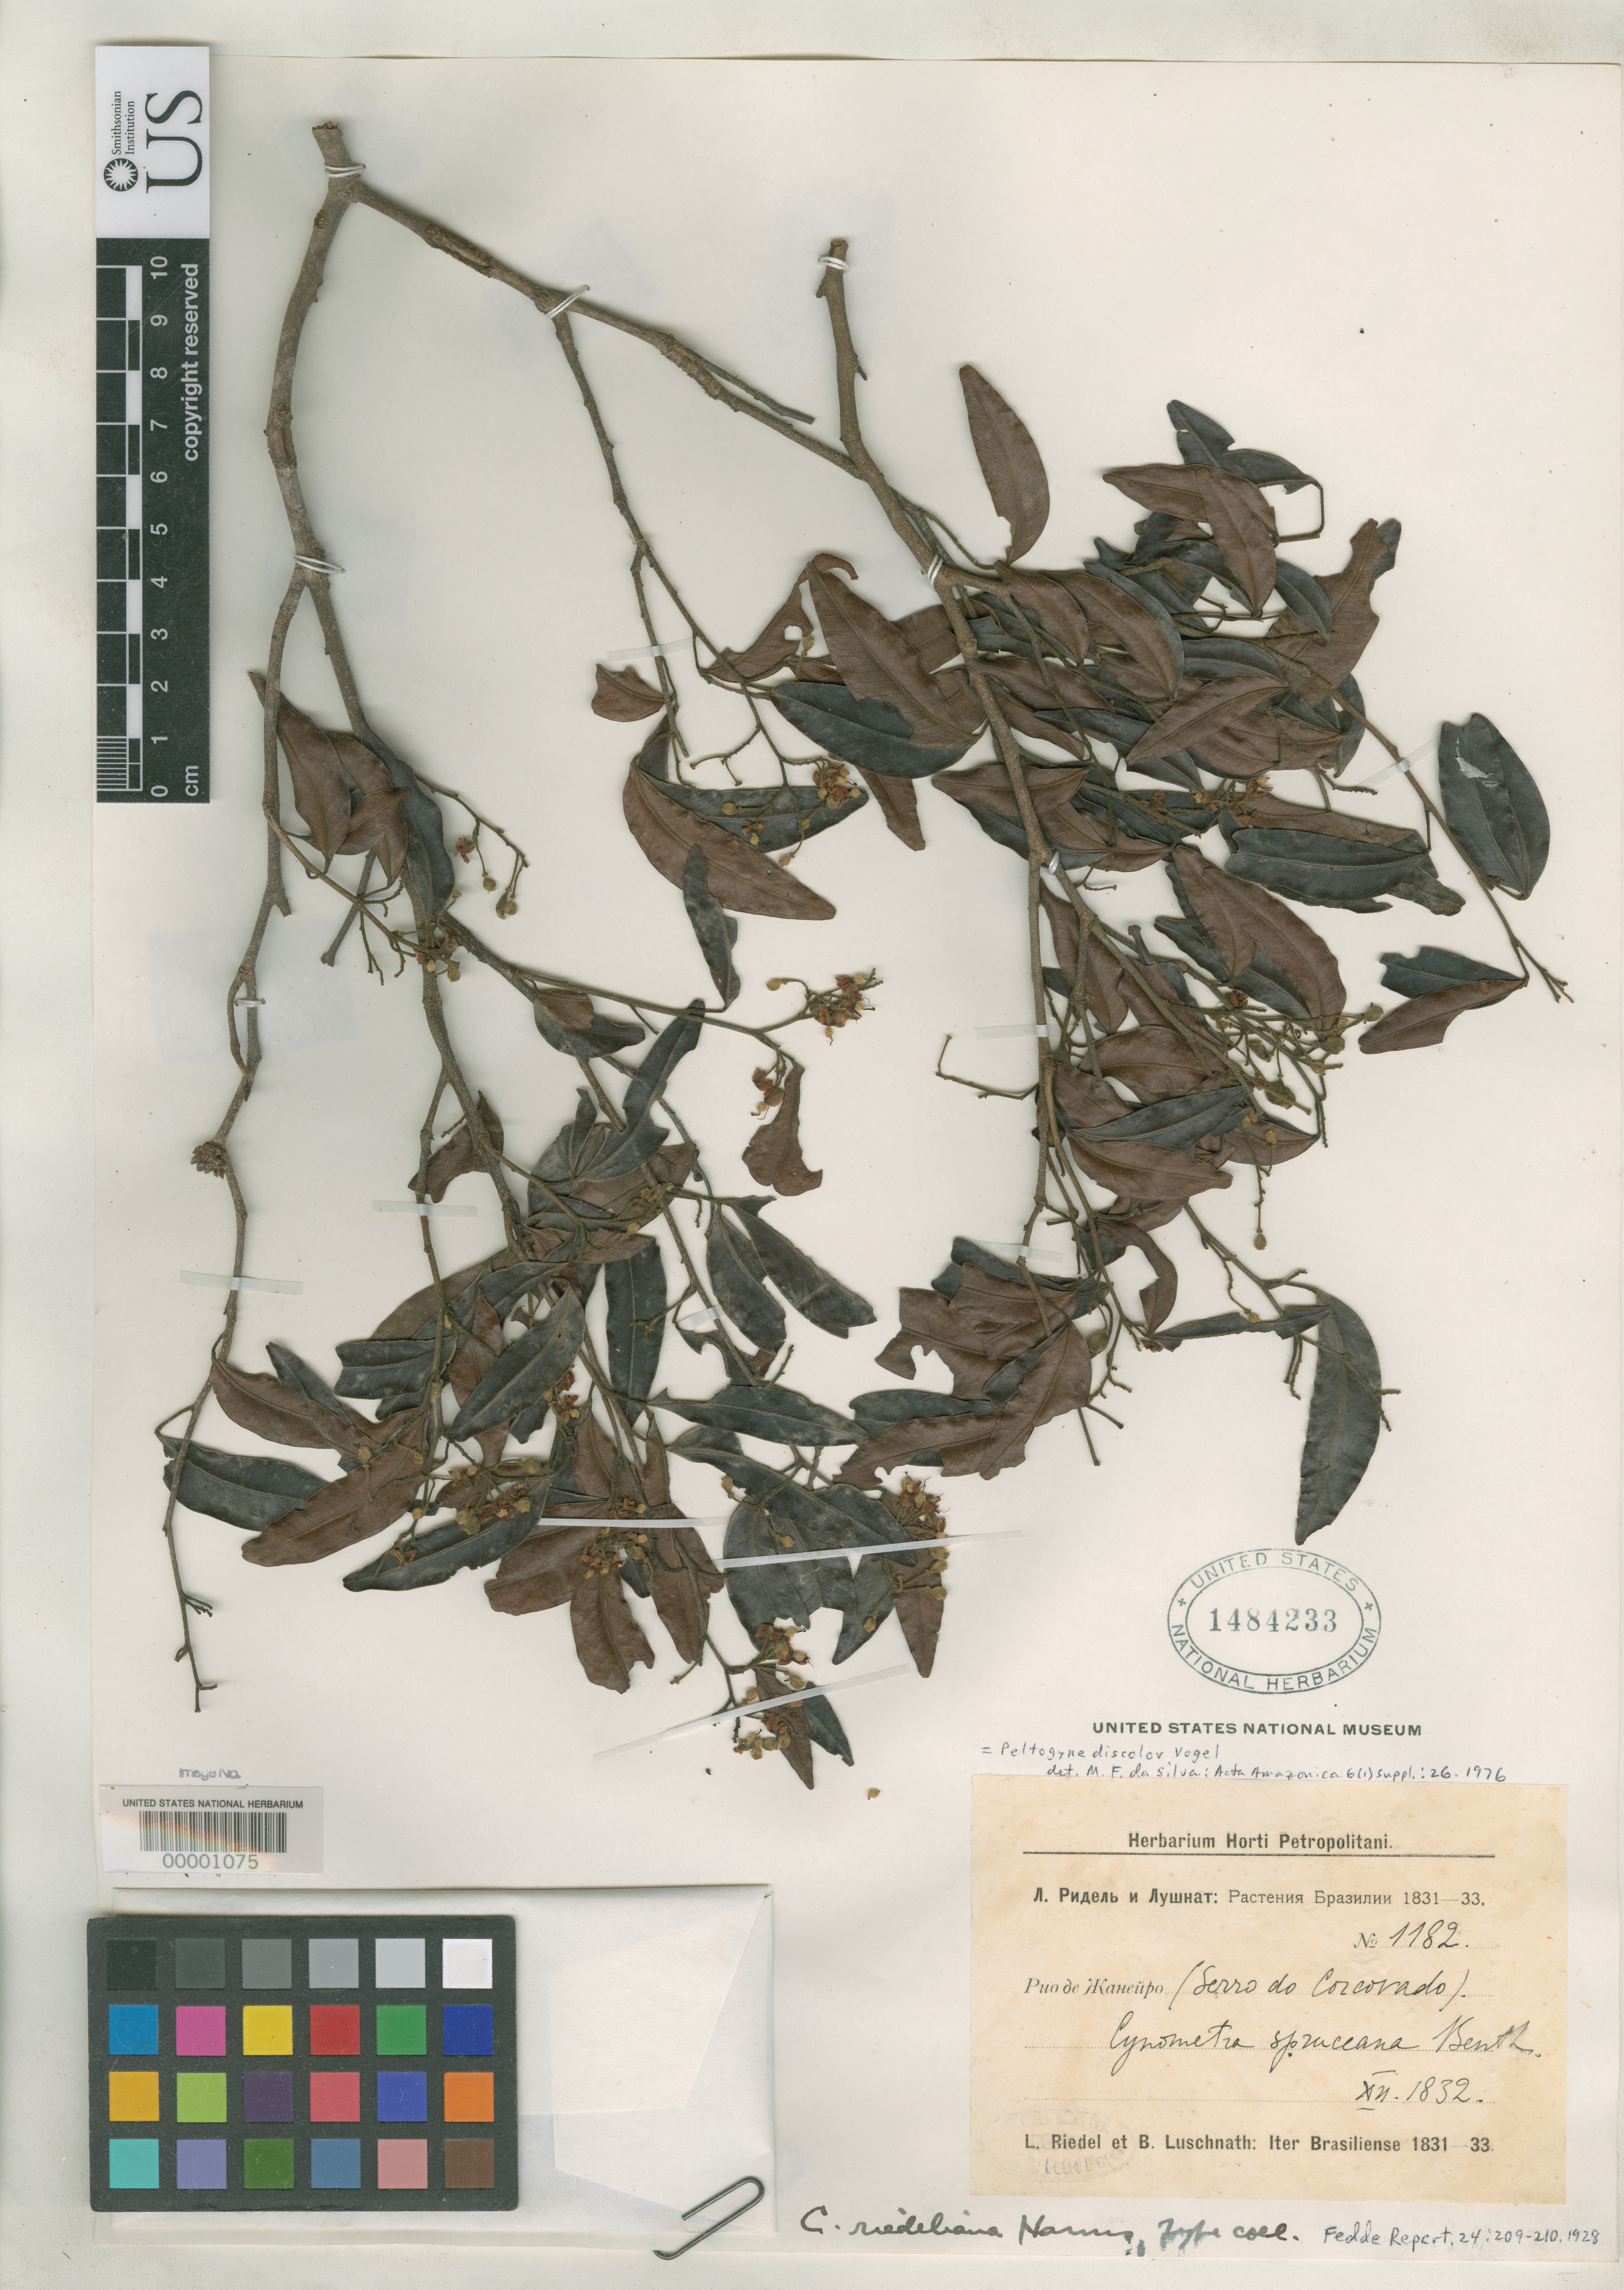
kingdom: Plantae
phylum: Tracheophyta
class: Magnoliopsida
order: Fabales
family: Fabaceae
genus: Cynometra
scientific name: Cynometra riedeliana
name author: Harms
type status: Isotype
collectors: L. Riedel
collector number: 1182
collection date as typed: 1832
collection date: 1832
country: Brazil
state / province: Rio de Janeiro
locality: Serro do Corcovado.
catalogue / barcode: US 1484233